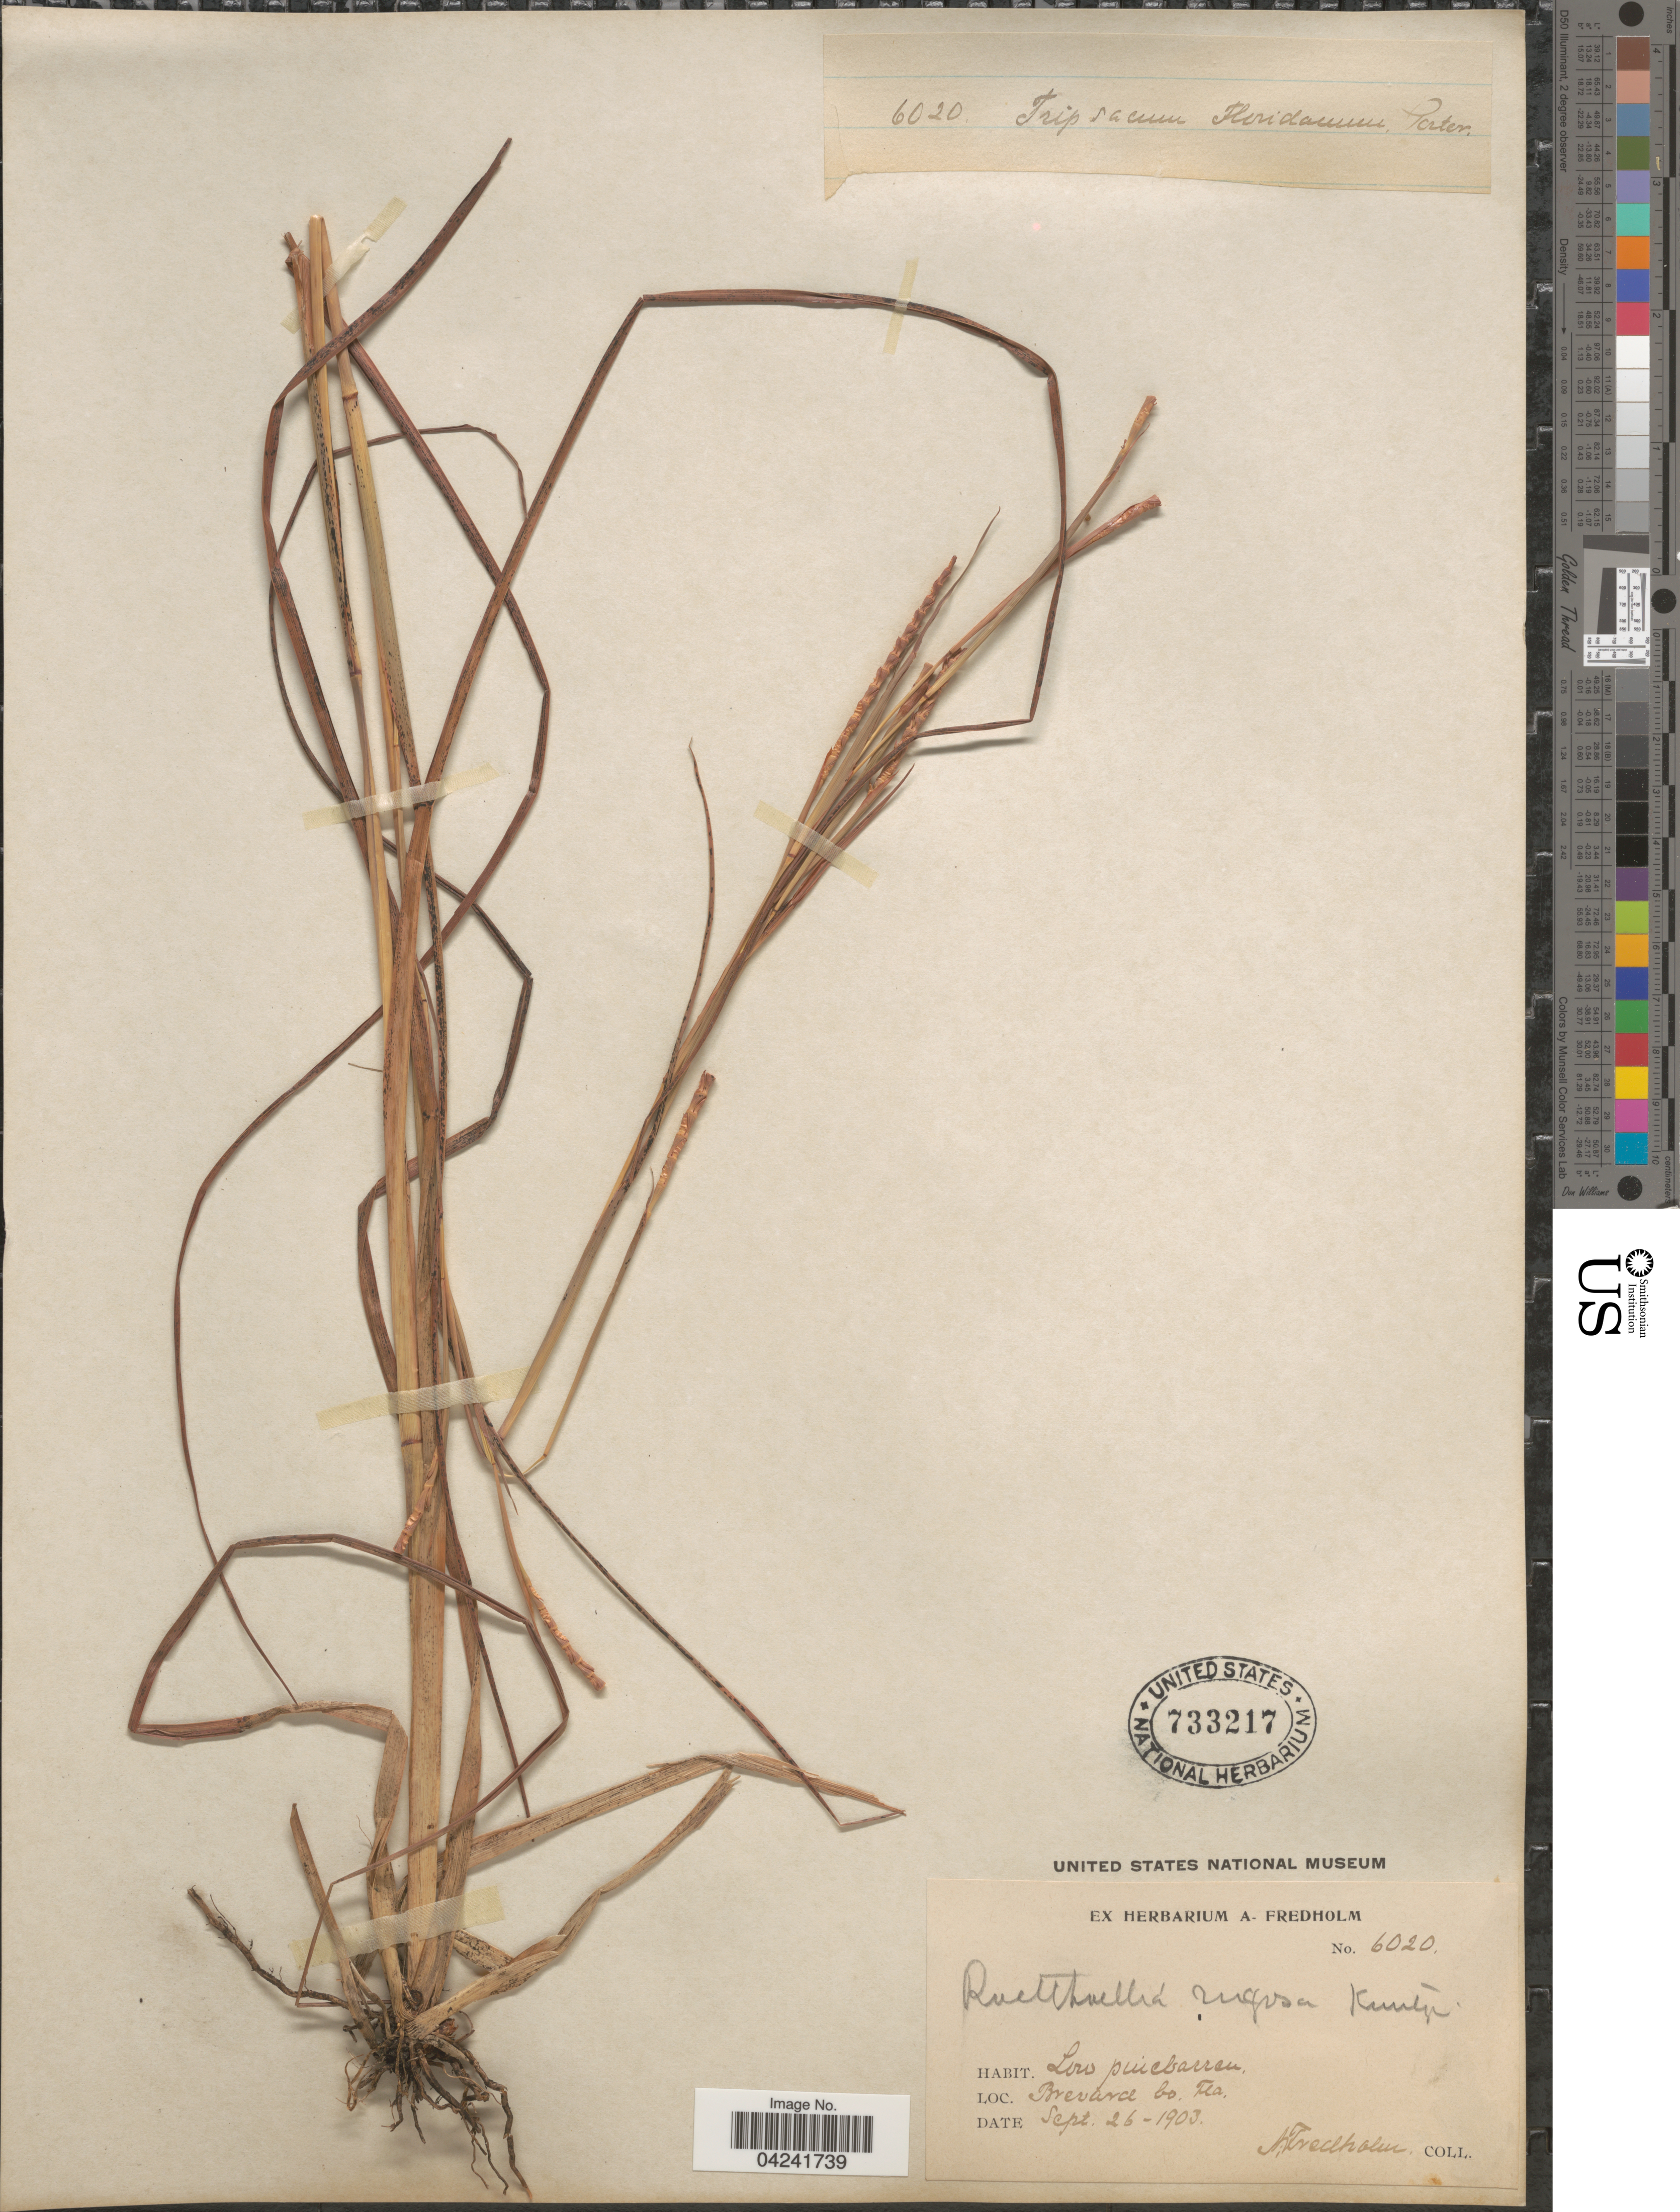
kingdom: Plantae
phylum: Tracheophyta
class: Liliopsida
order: Poales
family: Poaceae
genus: Mnesithea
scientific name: Mnesithea rugosa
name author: (Nutt.) de Koning & Sosef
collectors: A. Fredholm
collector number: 6020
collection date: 1903-09-26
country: United States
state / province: Florida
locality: Brevard Co.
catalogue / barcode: US 733217